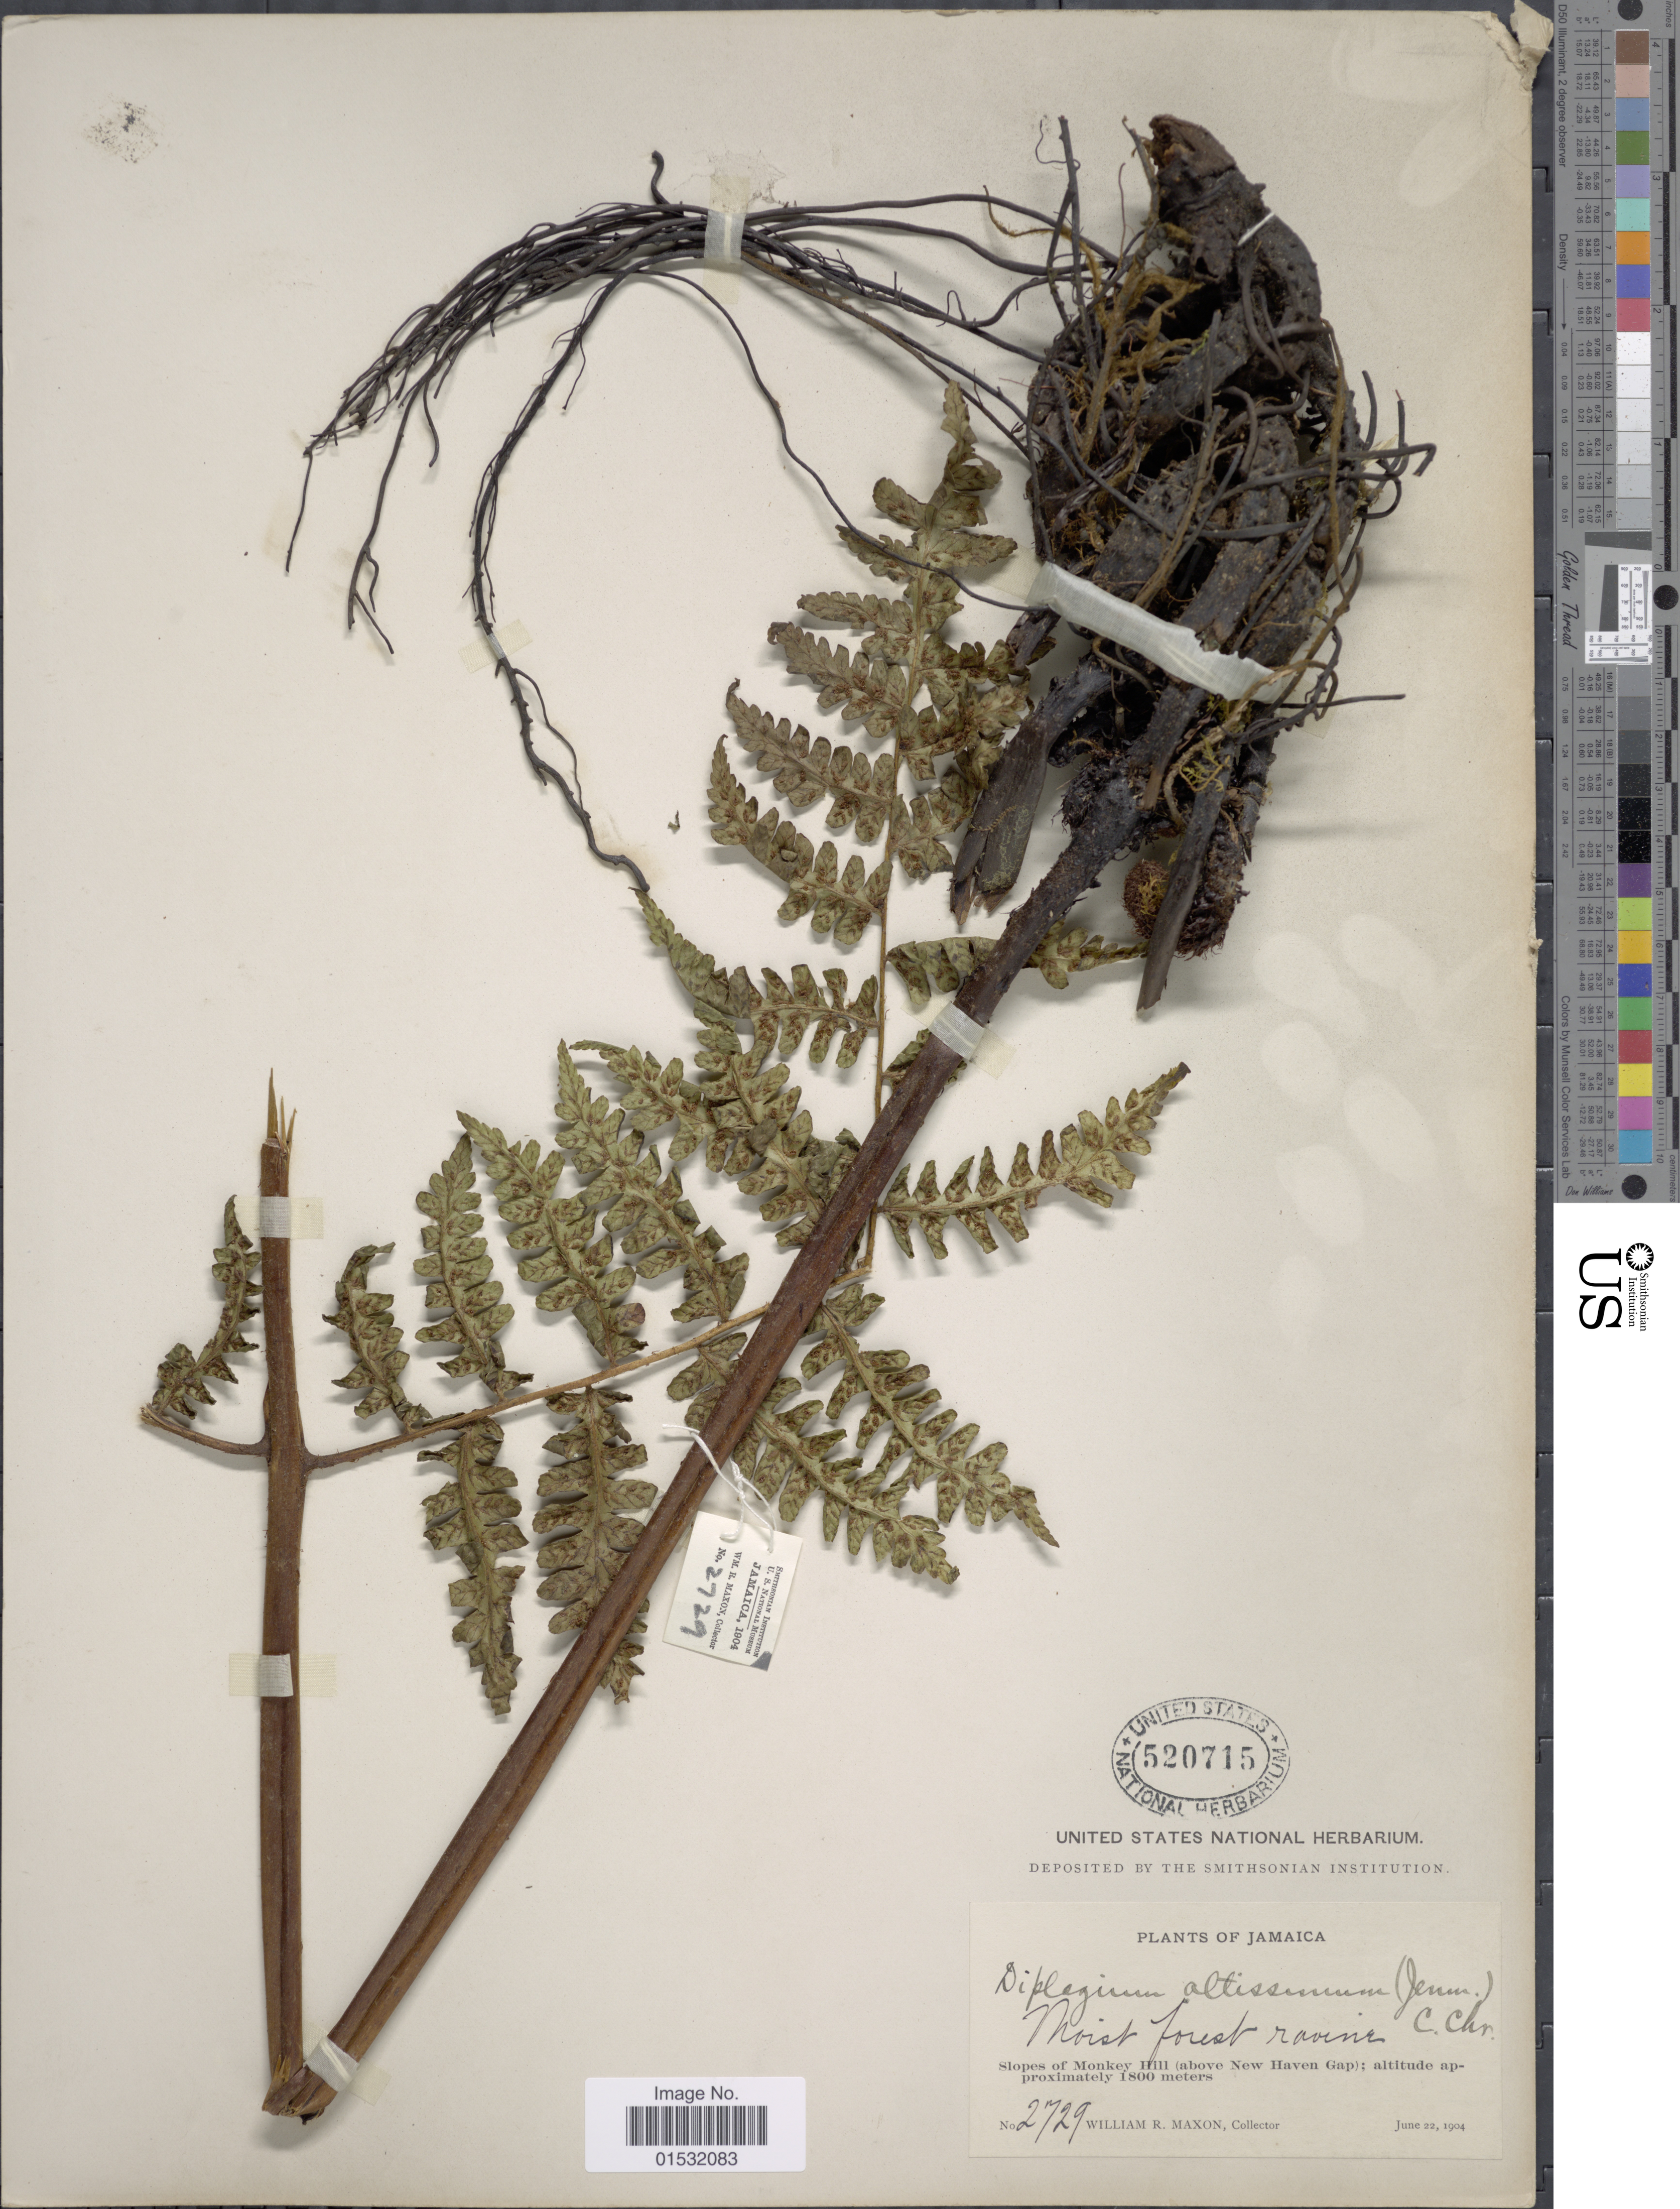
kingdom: Plantae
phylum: Tracheophyta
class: Polypodiopsida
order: Polypodiales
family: Athyriaceae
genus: Diplazium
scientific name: Diplazium altissimum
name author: (Jenman) C. Chr.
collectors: W. R. Maxon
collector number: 2729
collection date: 1904-06-22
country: Jamaica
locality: Slopes of Monkey Hill (above New Haven Gap)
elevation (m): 1800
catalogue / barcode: US 520715